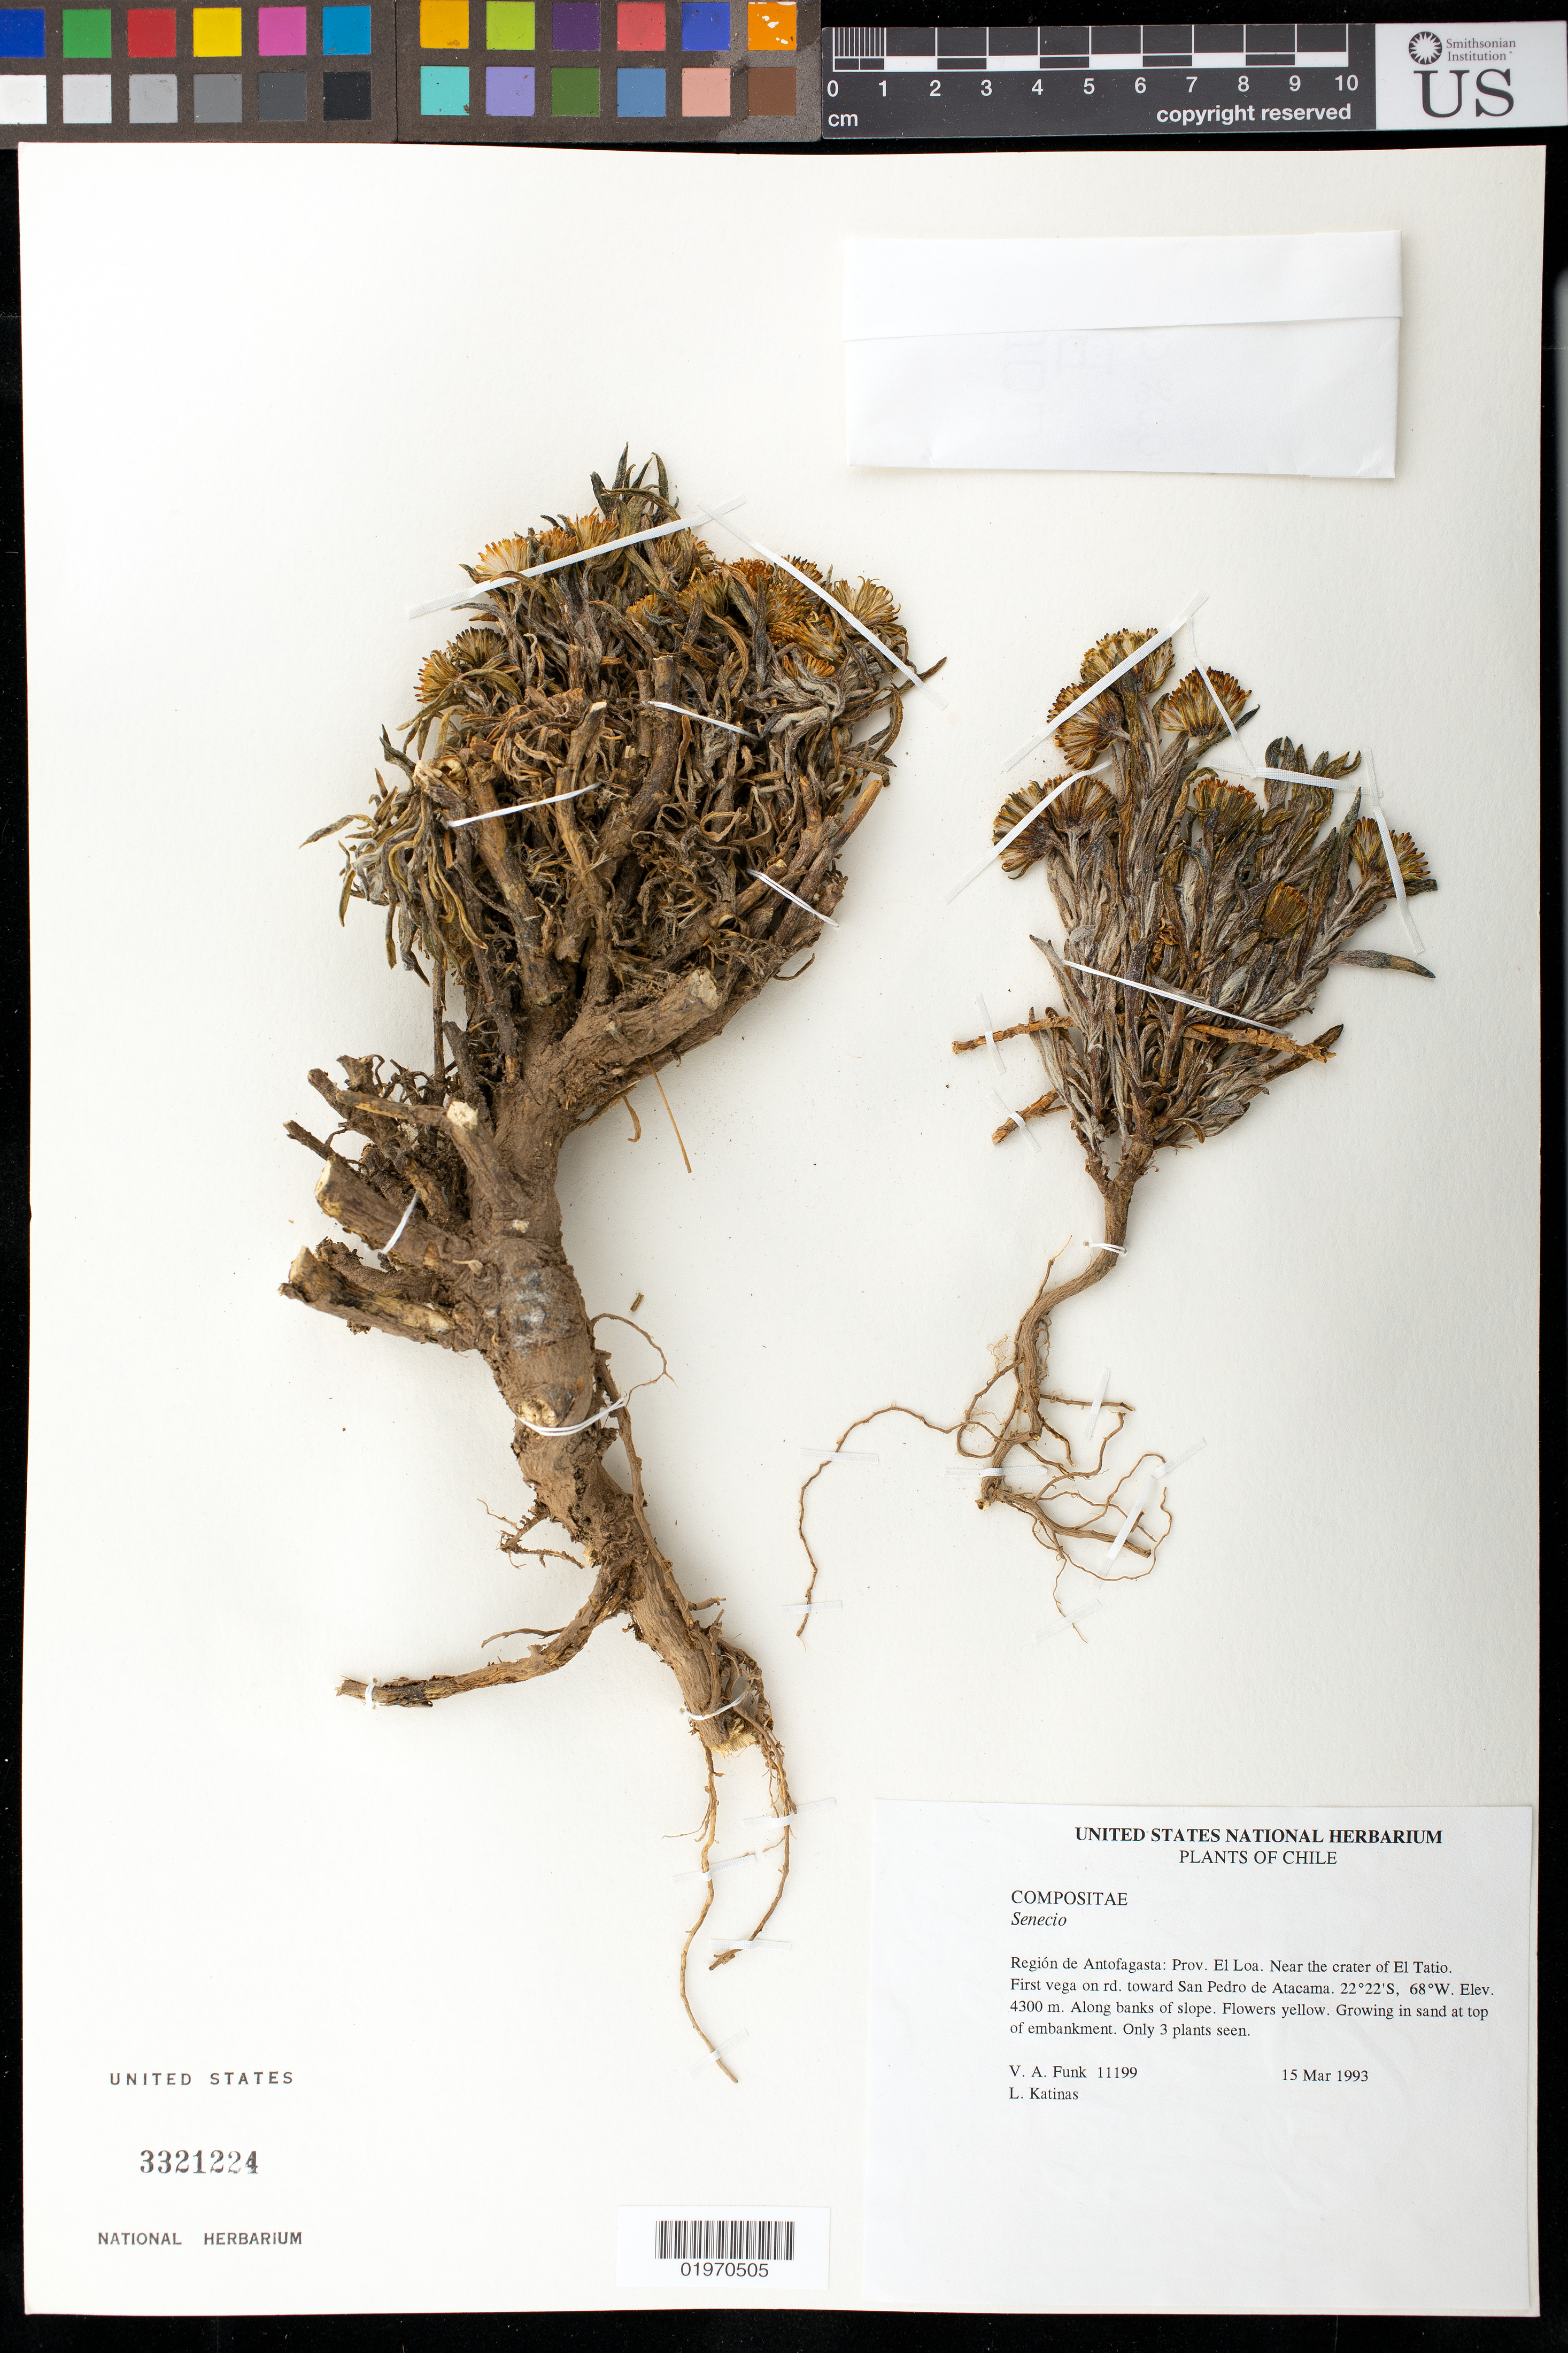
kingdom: Plantae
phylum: Tracheophyta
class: Magnoliopsida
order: Asterales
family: Asteraceae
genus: Senecio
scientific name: Senecio sp.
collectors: V. Funk & L. Katinas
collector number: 11199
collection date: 1993-03-15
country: Chile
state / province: Antofagasta (II)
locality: Prov. El Loa, near the crater of El Tatio, first vega on rd. toward San Pedro de Atacama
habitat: Along banks of slope; growing in sand at to of embankment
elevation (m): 4300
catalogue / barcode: US 3321224